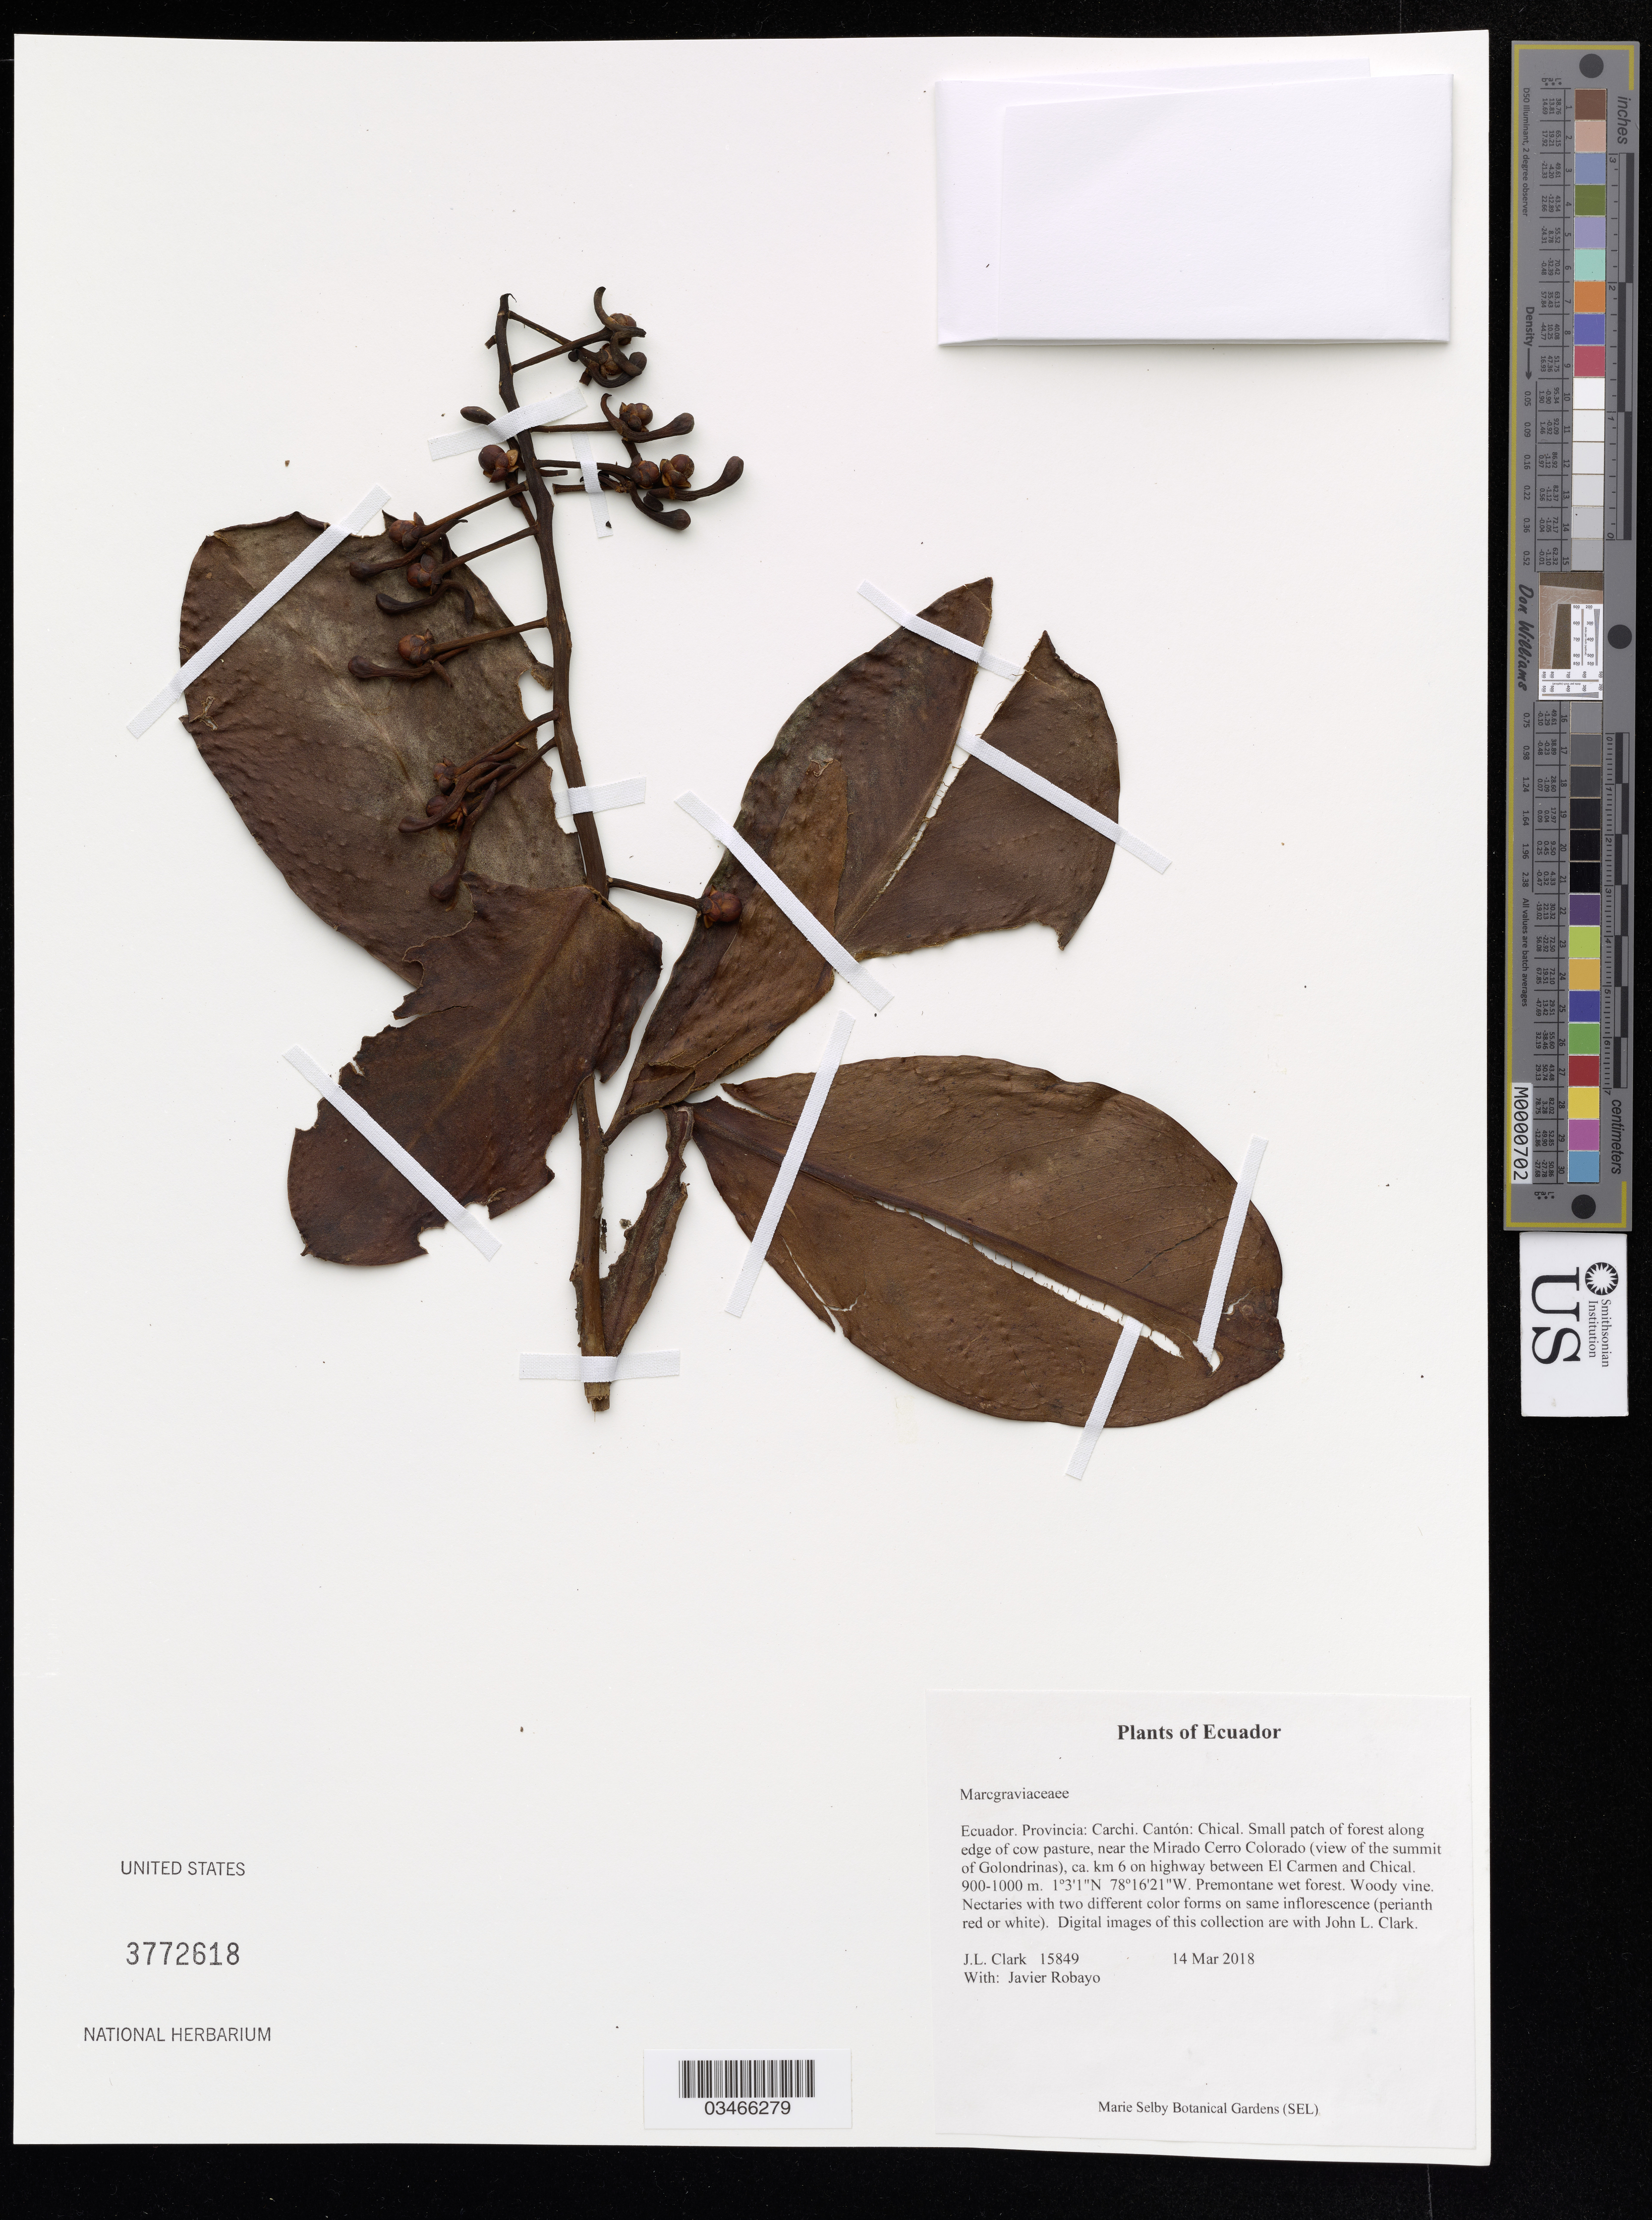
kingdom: Plantae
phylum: Tracheophyta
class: Magnoliopsida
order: Ericales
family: Marcgraviaceae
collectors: J. Clark & J. Robayo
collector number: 15849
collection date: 2018-03-14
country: Ecuador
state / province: Carchi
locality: Cantón: Chical, Small patch of forest along edge of cow pasture, near the Mirado Cerro Colorado (view of the summit of Golondrinas) ca. km 6 on highway between El Carmen and Chical.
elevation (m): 900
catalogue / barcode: US 3772618